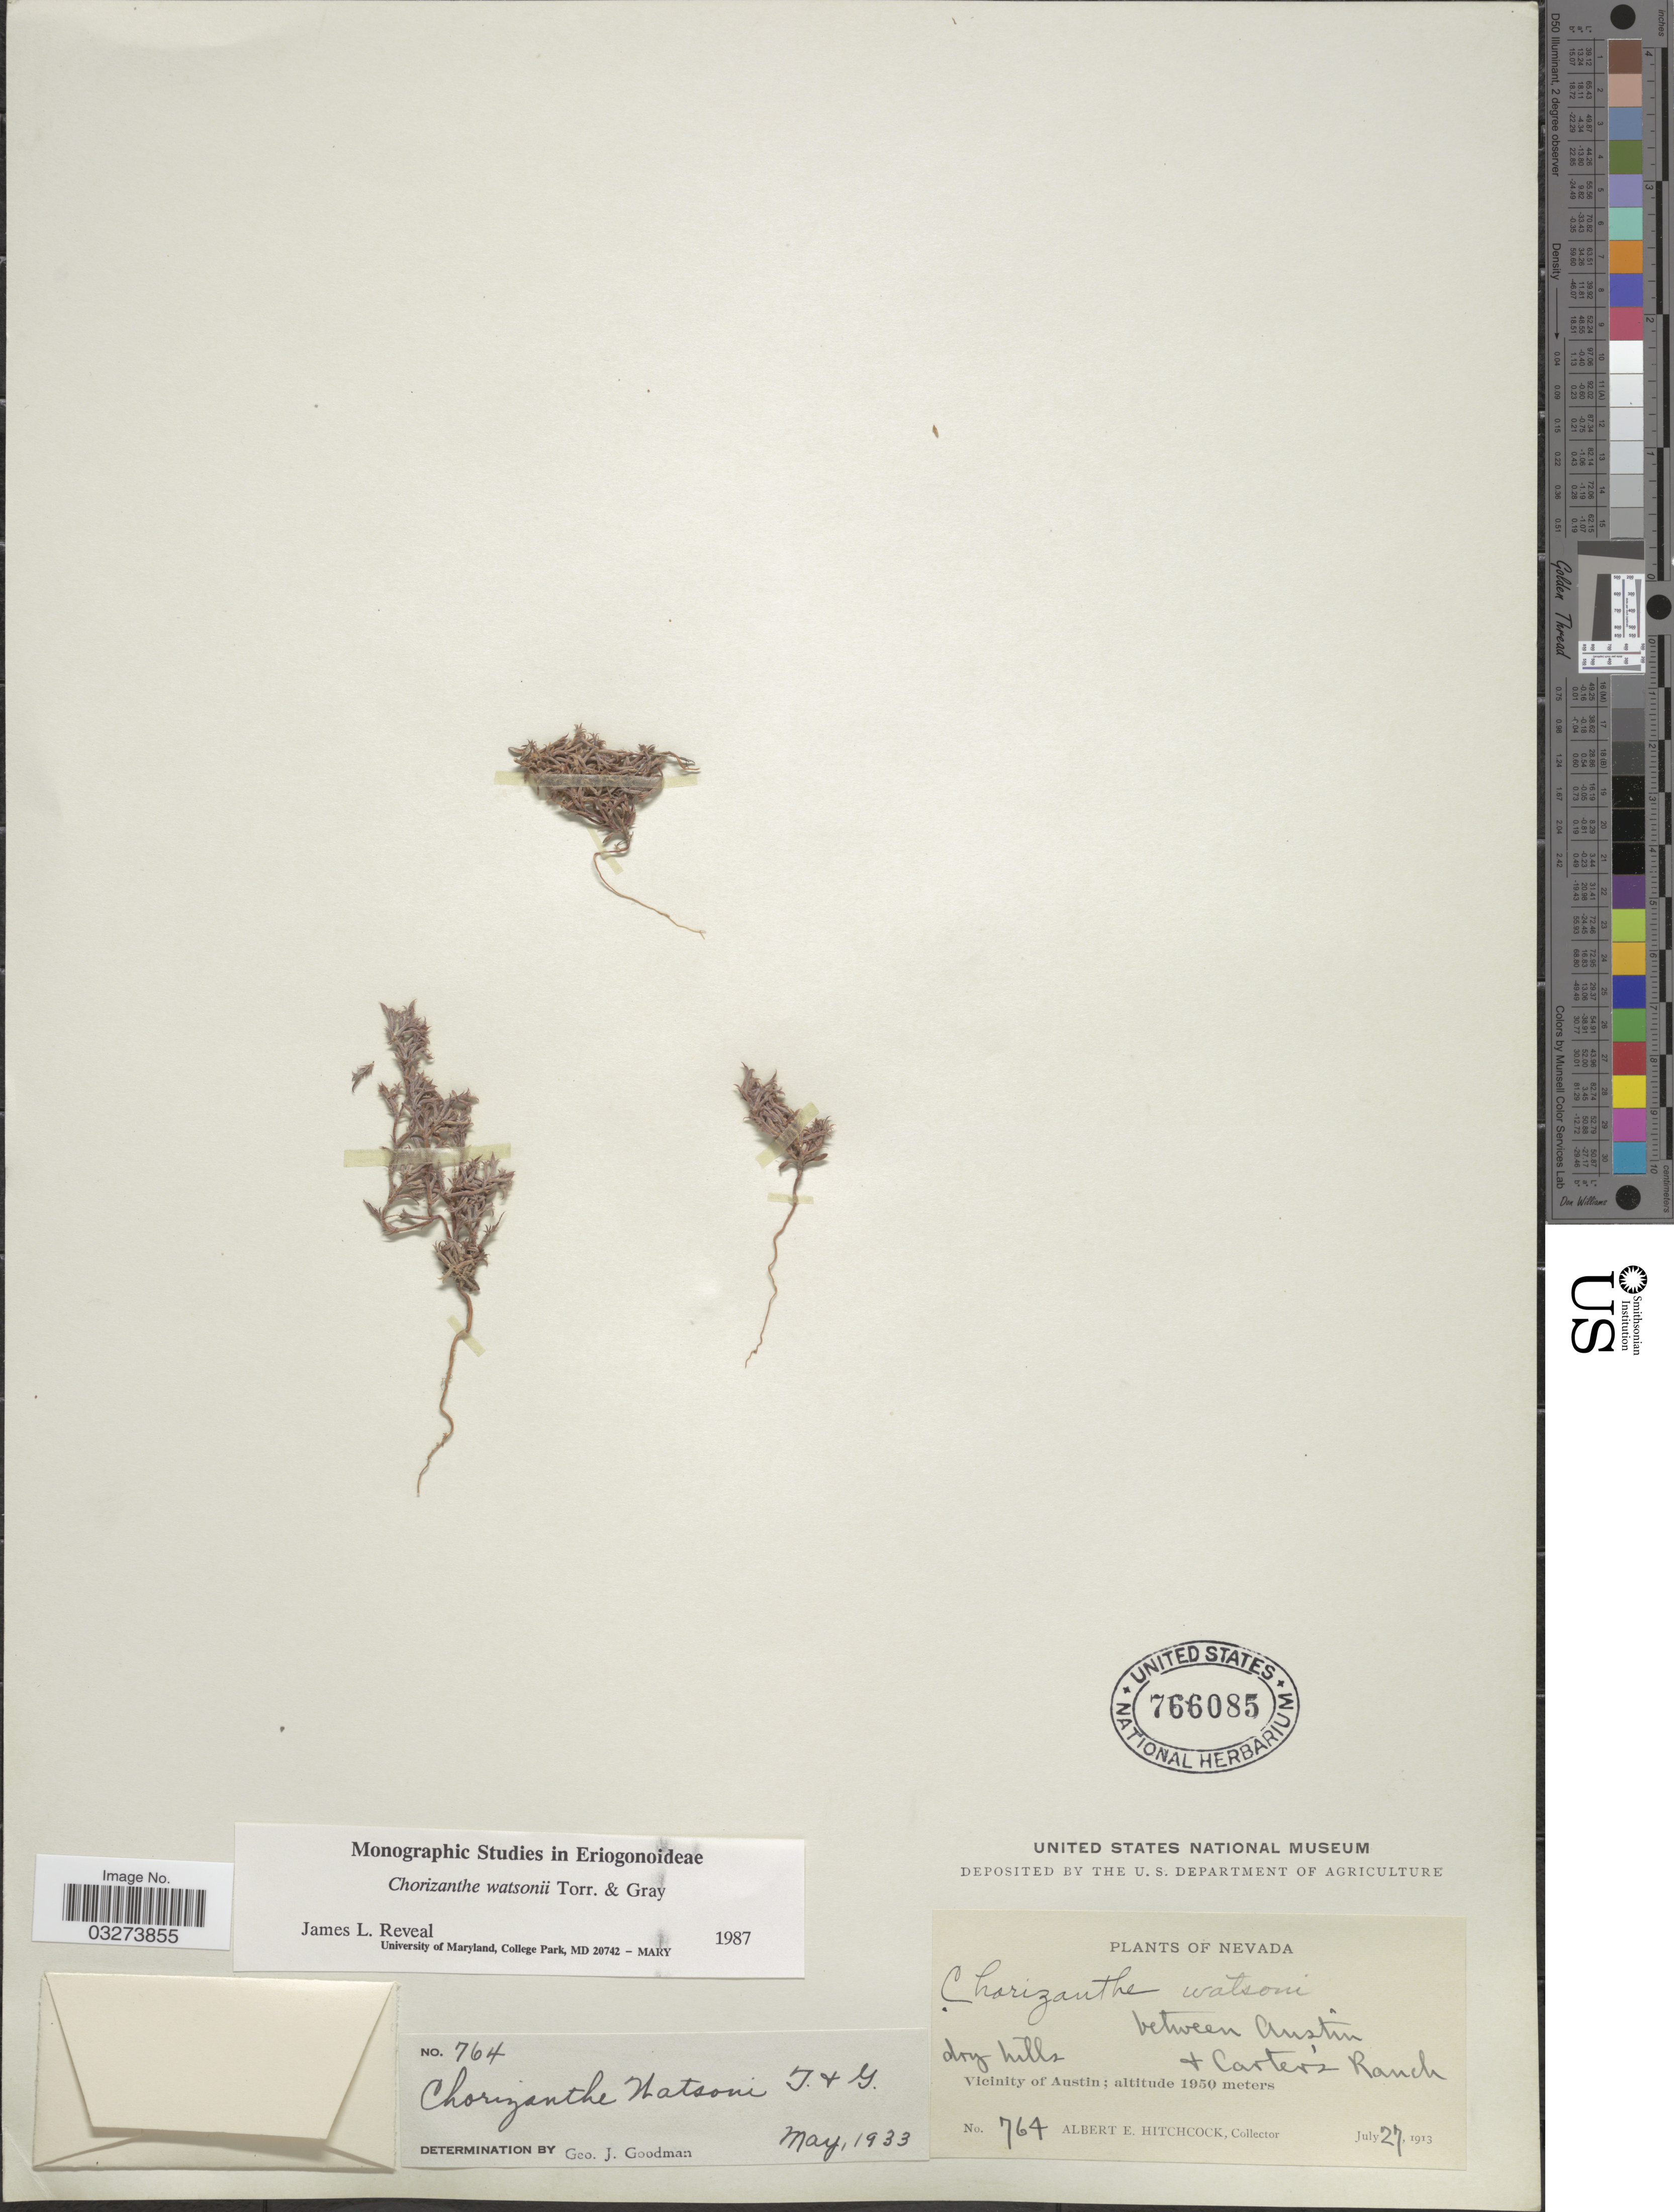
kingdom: Plantae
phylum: Tracheophyta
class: Magnoliopsida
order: Caryophyllales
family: Polygonaceae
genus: Chorizanthe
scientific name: Chorizanthe watsonii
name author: Torr. & A. Gray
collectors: A. Hitchcock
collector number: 764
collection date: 1913-07-27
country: United States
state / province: Nevada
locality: Between Austin + Carter's Ranch. Vicinity of Austin.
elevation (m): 1950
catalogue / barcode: US 766085